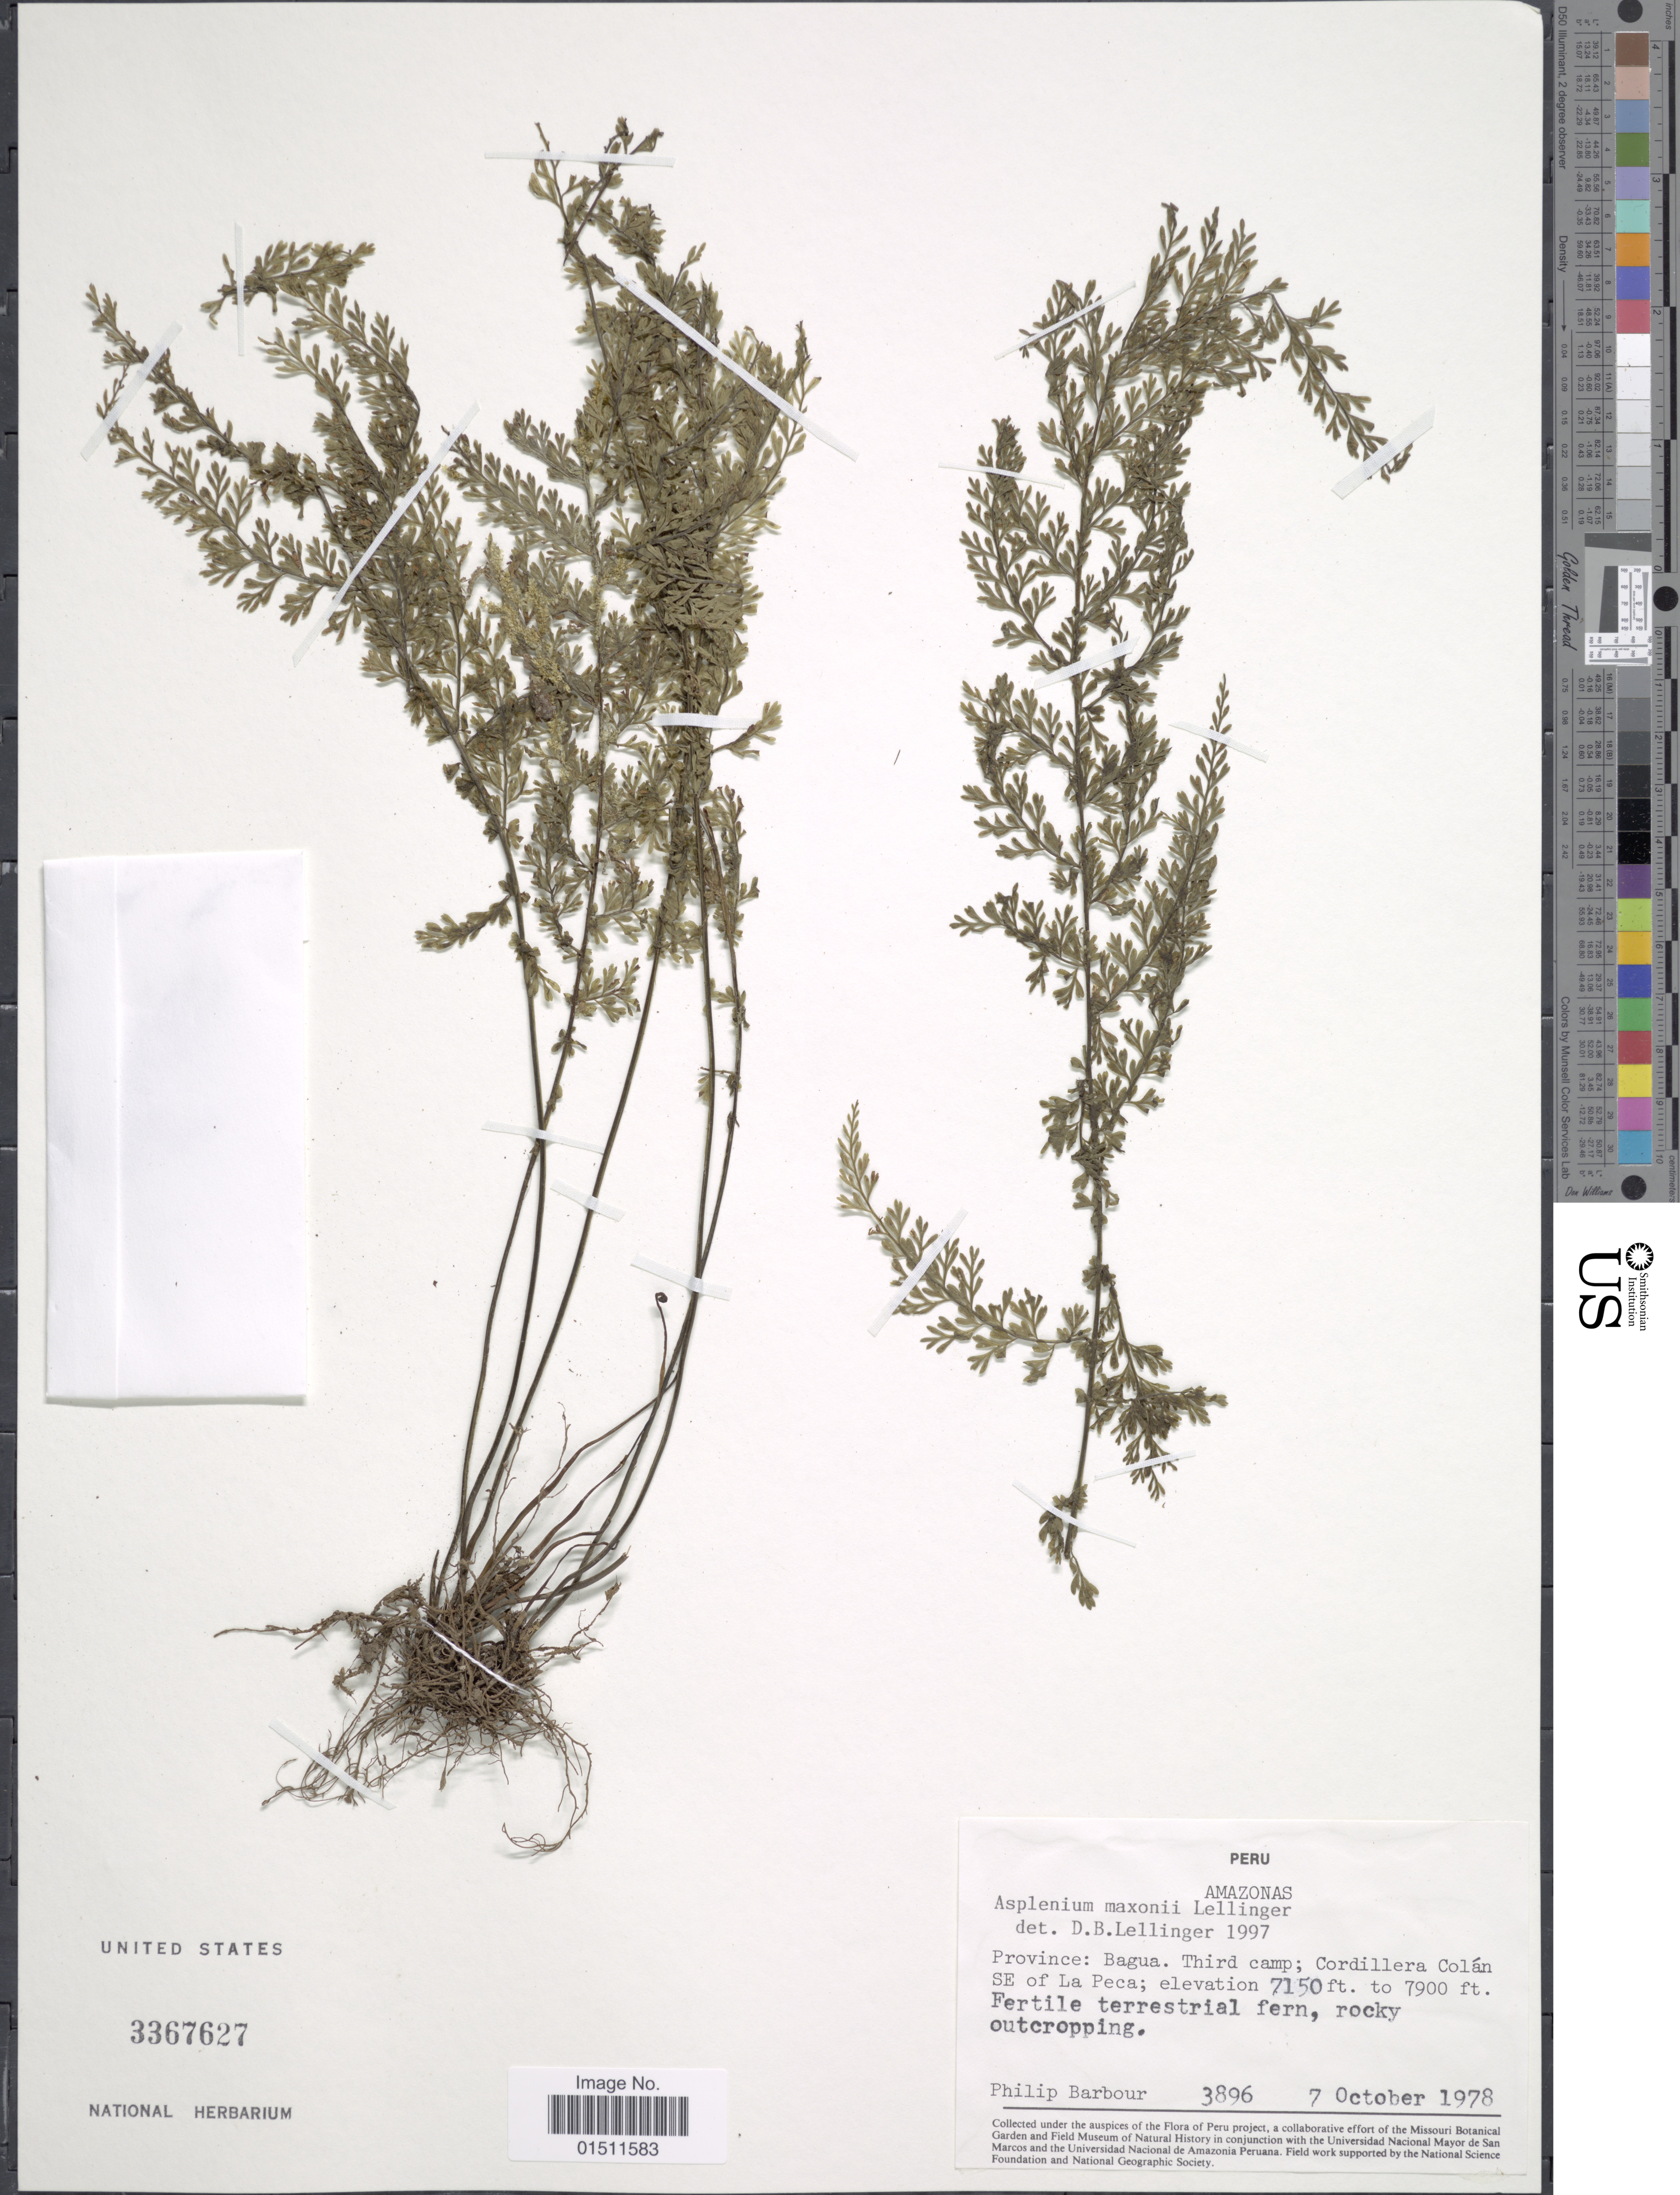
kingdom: Plantae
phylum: Tracheophyta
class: Polypodiopsida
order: Polypodiales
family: Aspleniaceae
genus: Asplenium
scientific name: Asplenium maxonii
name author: Lellinger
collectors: P. Barbour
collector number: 3896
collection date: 1978-10-07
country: Peru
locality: Province: Bagua, third camp; Cordillera Colan SE of La Peca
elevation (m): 2179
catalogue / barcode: US 3367627